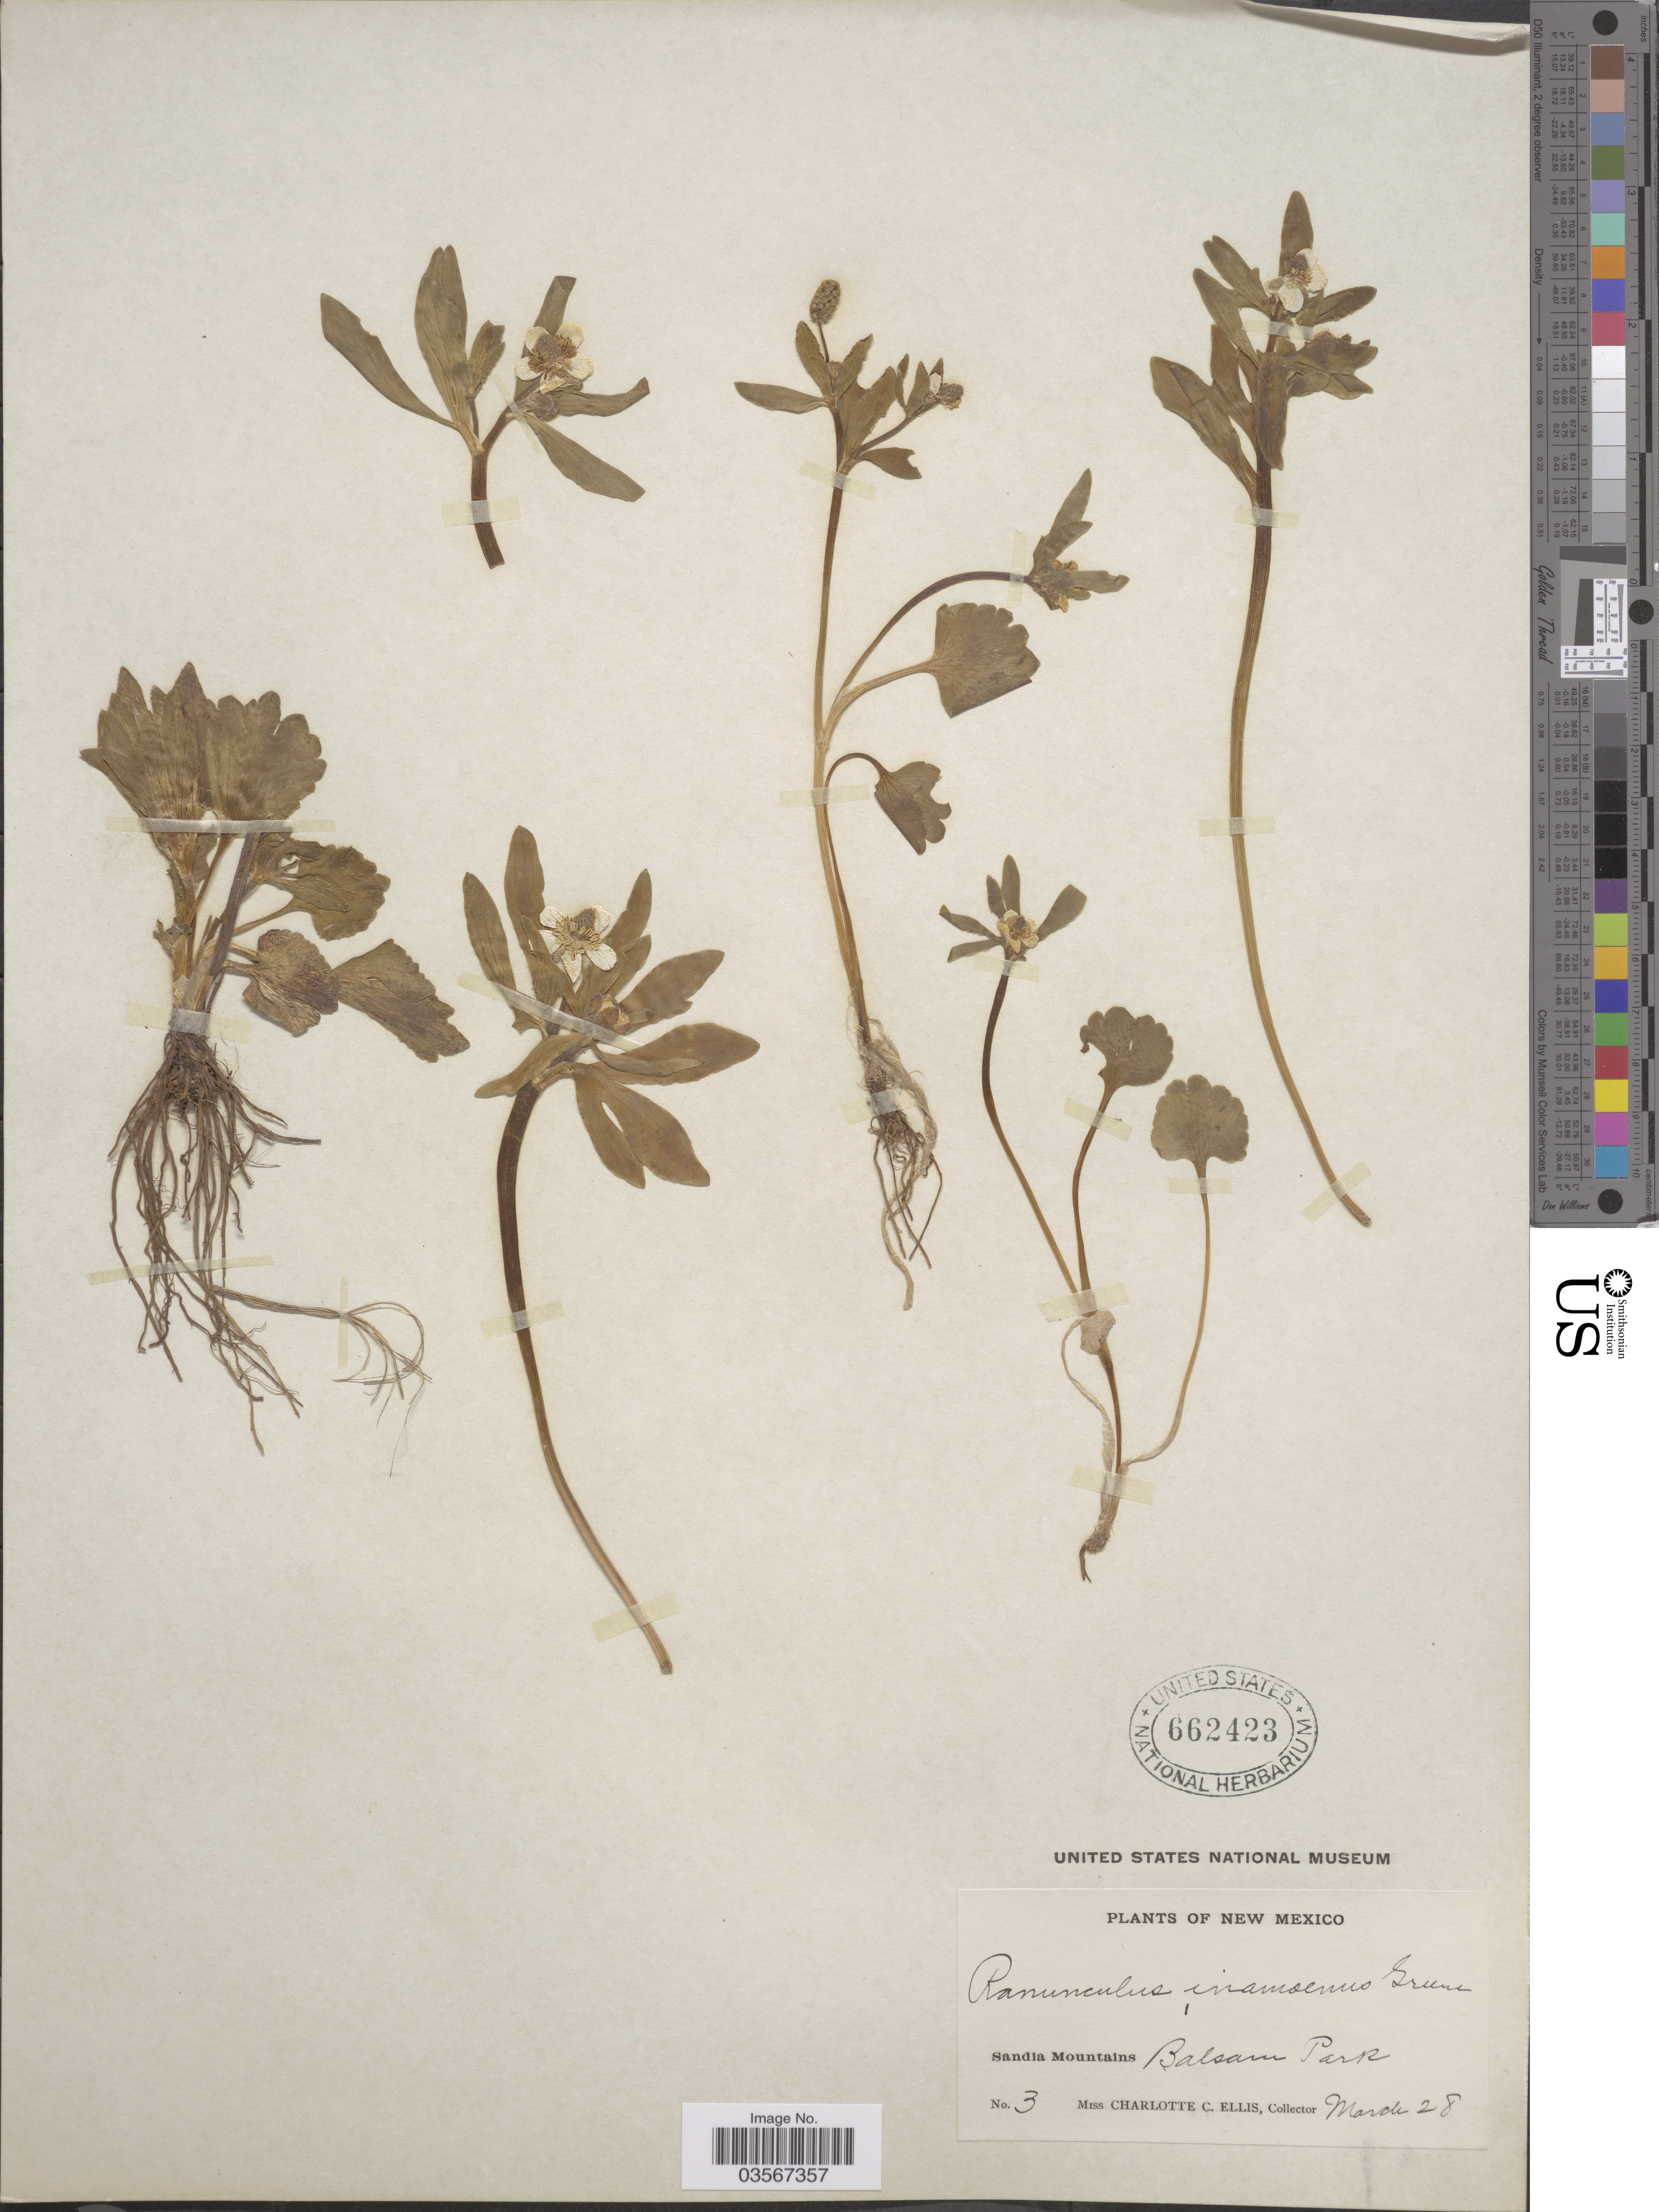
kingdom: Plantae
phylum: Tracheophyta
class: Magnoliopsida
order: Ranunculales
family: Ranunculaceae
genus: Ranunculus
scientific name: Ranunculus inamoenus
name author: Greene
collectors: C. C. Ellis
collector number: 3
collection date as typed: Transcribed d/m/y: /3/28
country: United States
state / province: New Mexico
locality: Sandia Mountains, Balsam Park.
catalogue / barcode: US 662423